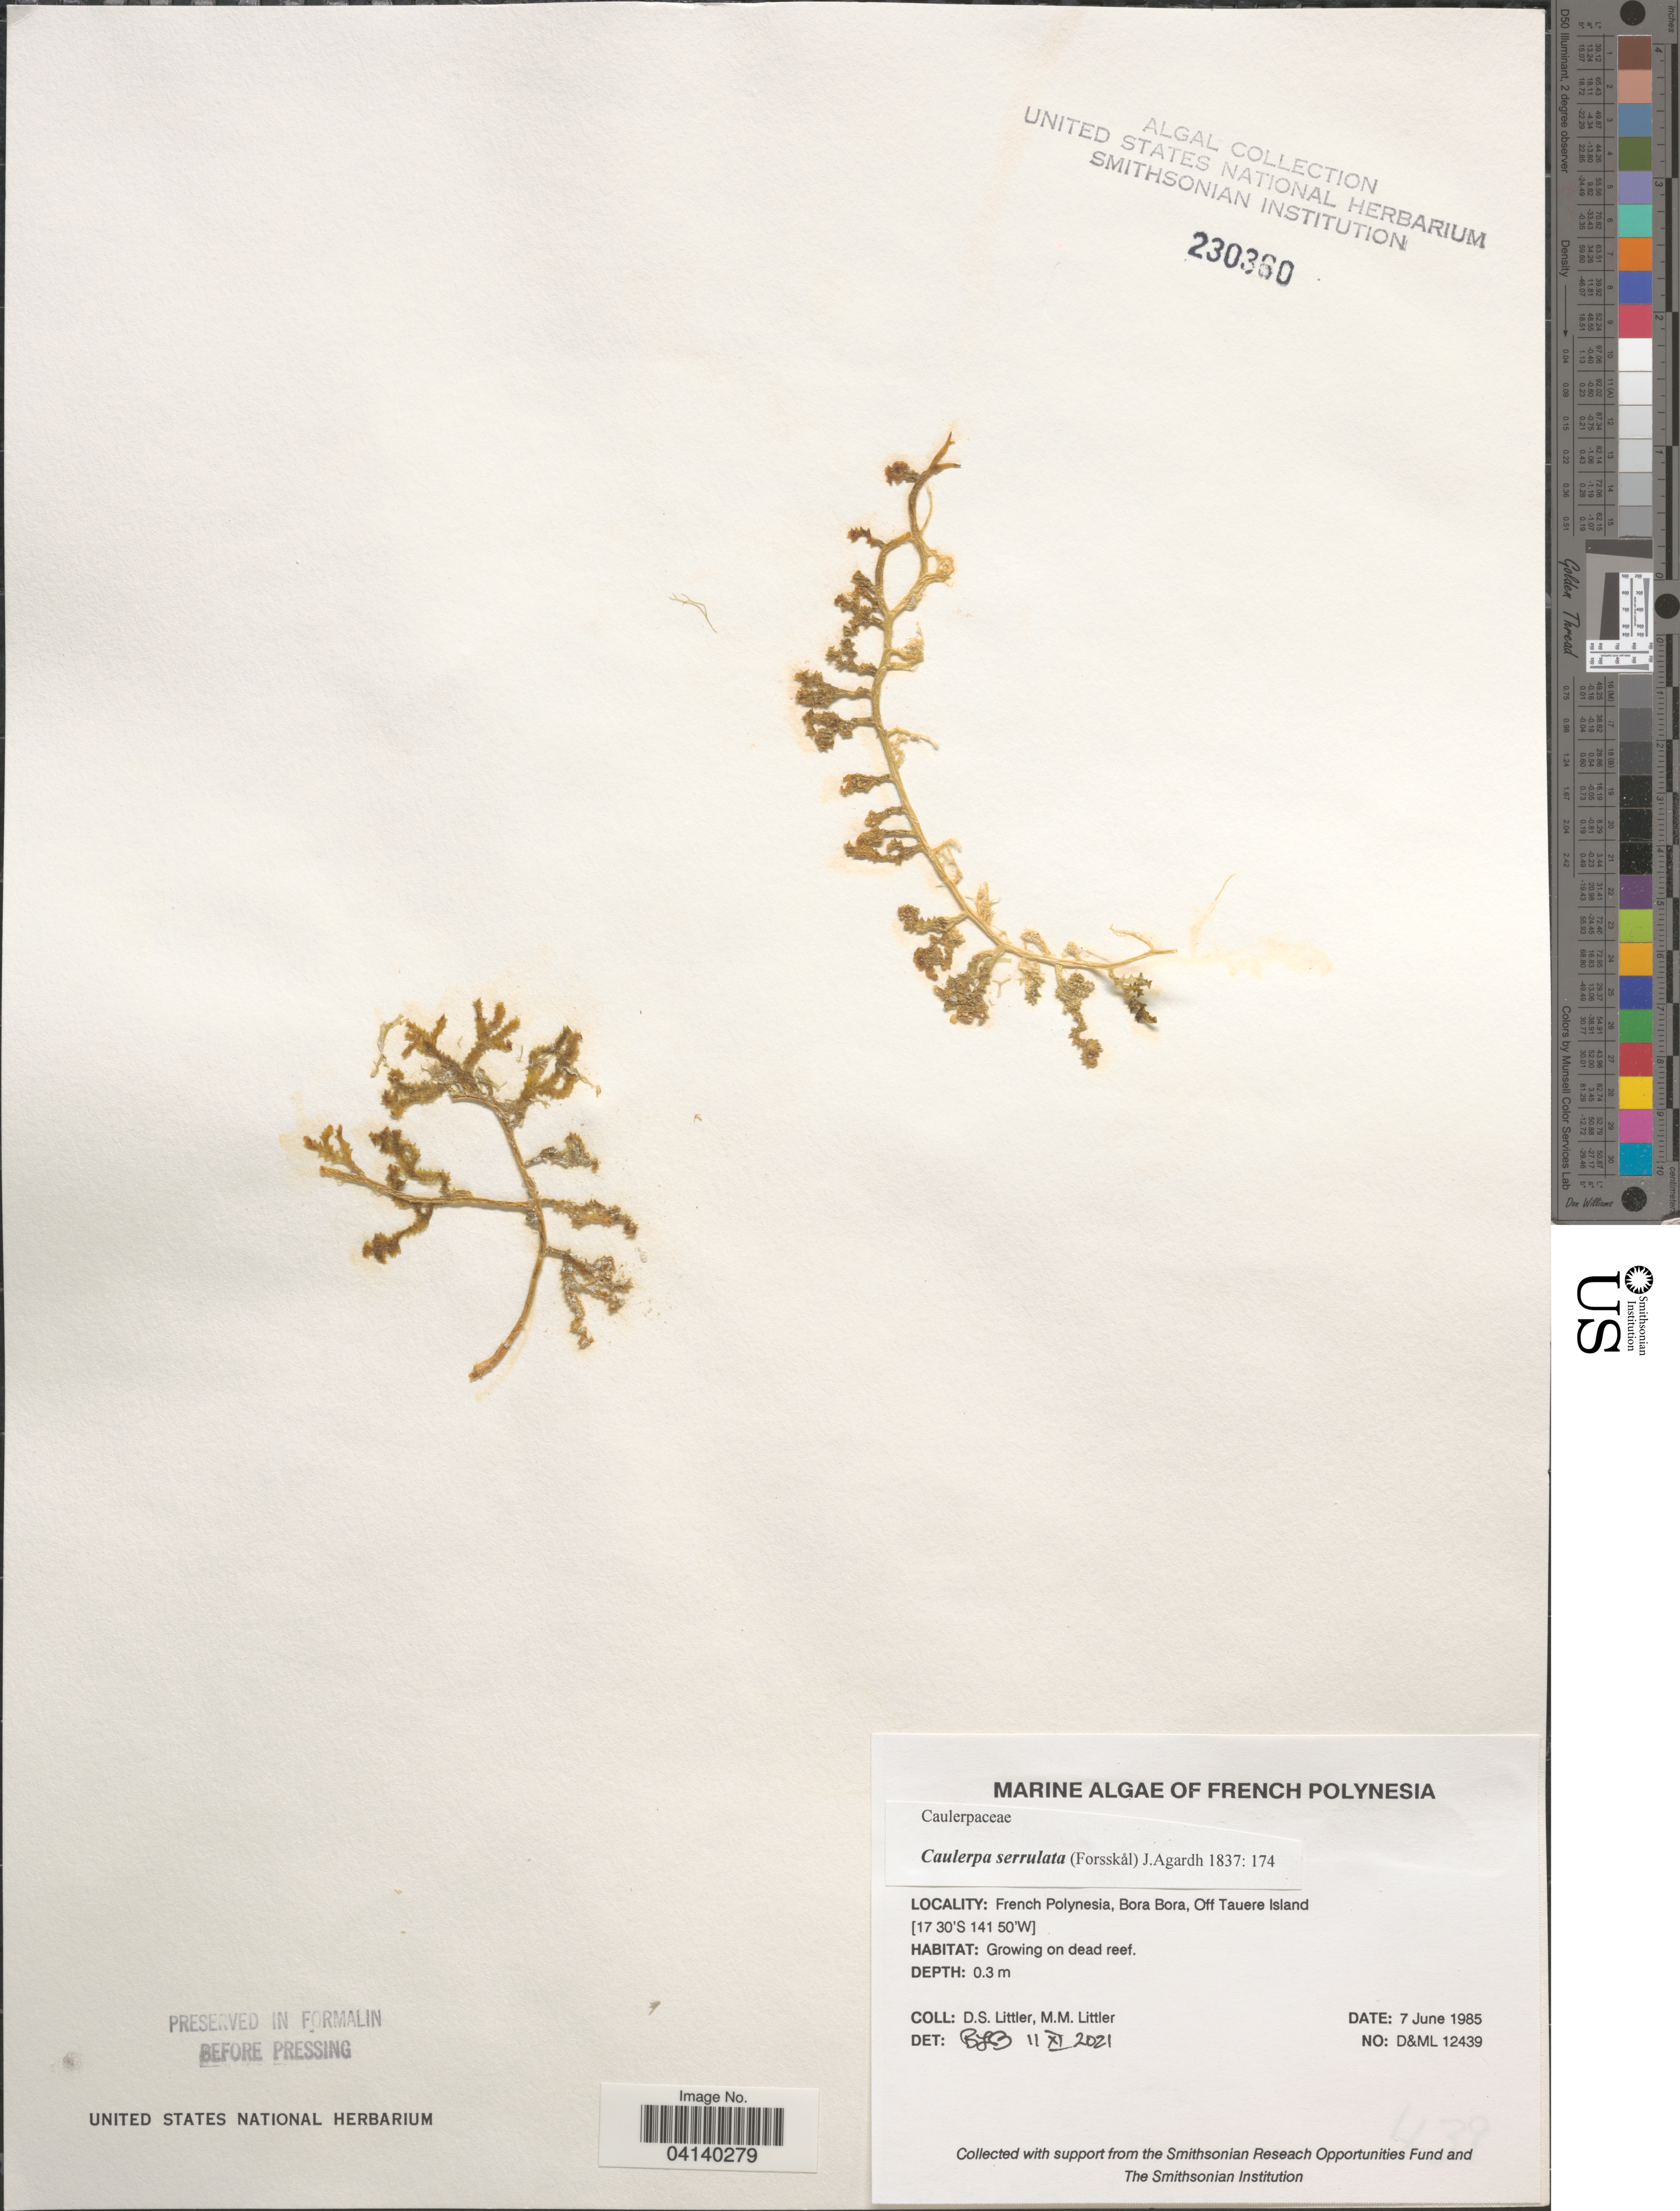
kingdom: Plantae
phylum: Chlorophyta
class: Ulvophyceae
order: Bryopsidales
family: Caulerpaceae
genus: Caulerpa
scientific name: Caulerpa serrulata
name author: (Forssk.) J. Agardh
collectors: D. S. Littler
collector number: D&ML12439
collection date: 1985-06-07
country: French Polynesia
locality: Bora Bora, Off Tauere Island.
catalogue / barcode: US 230360